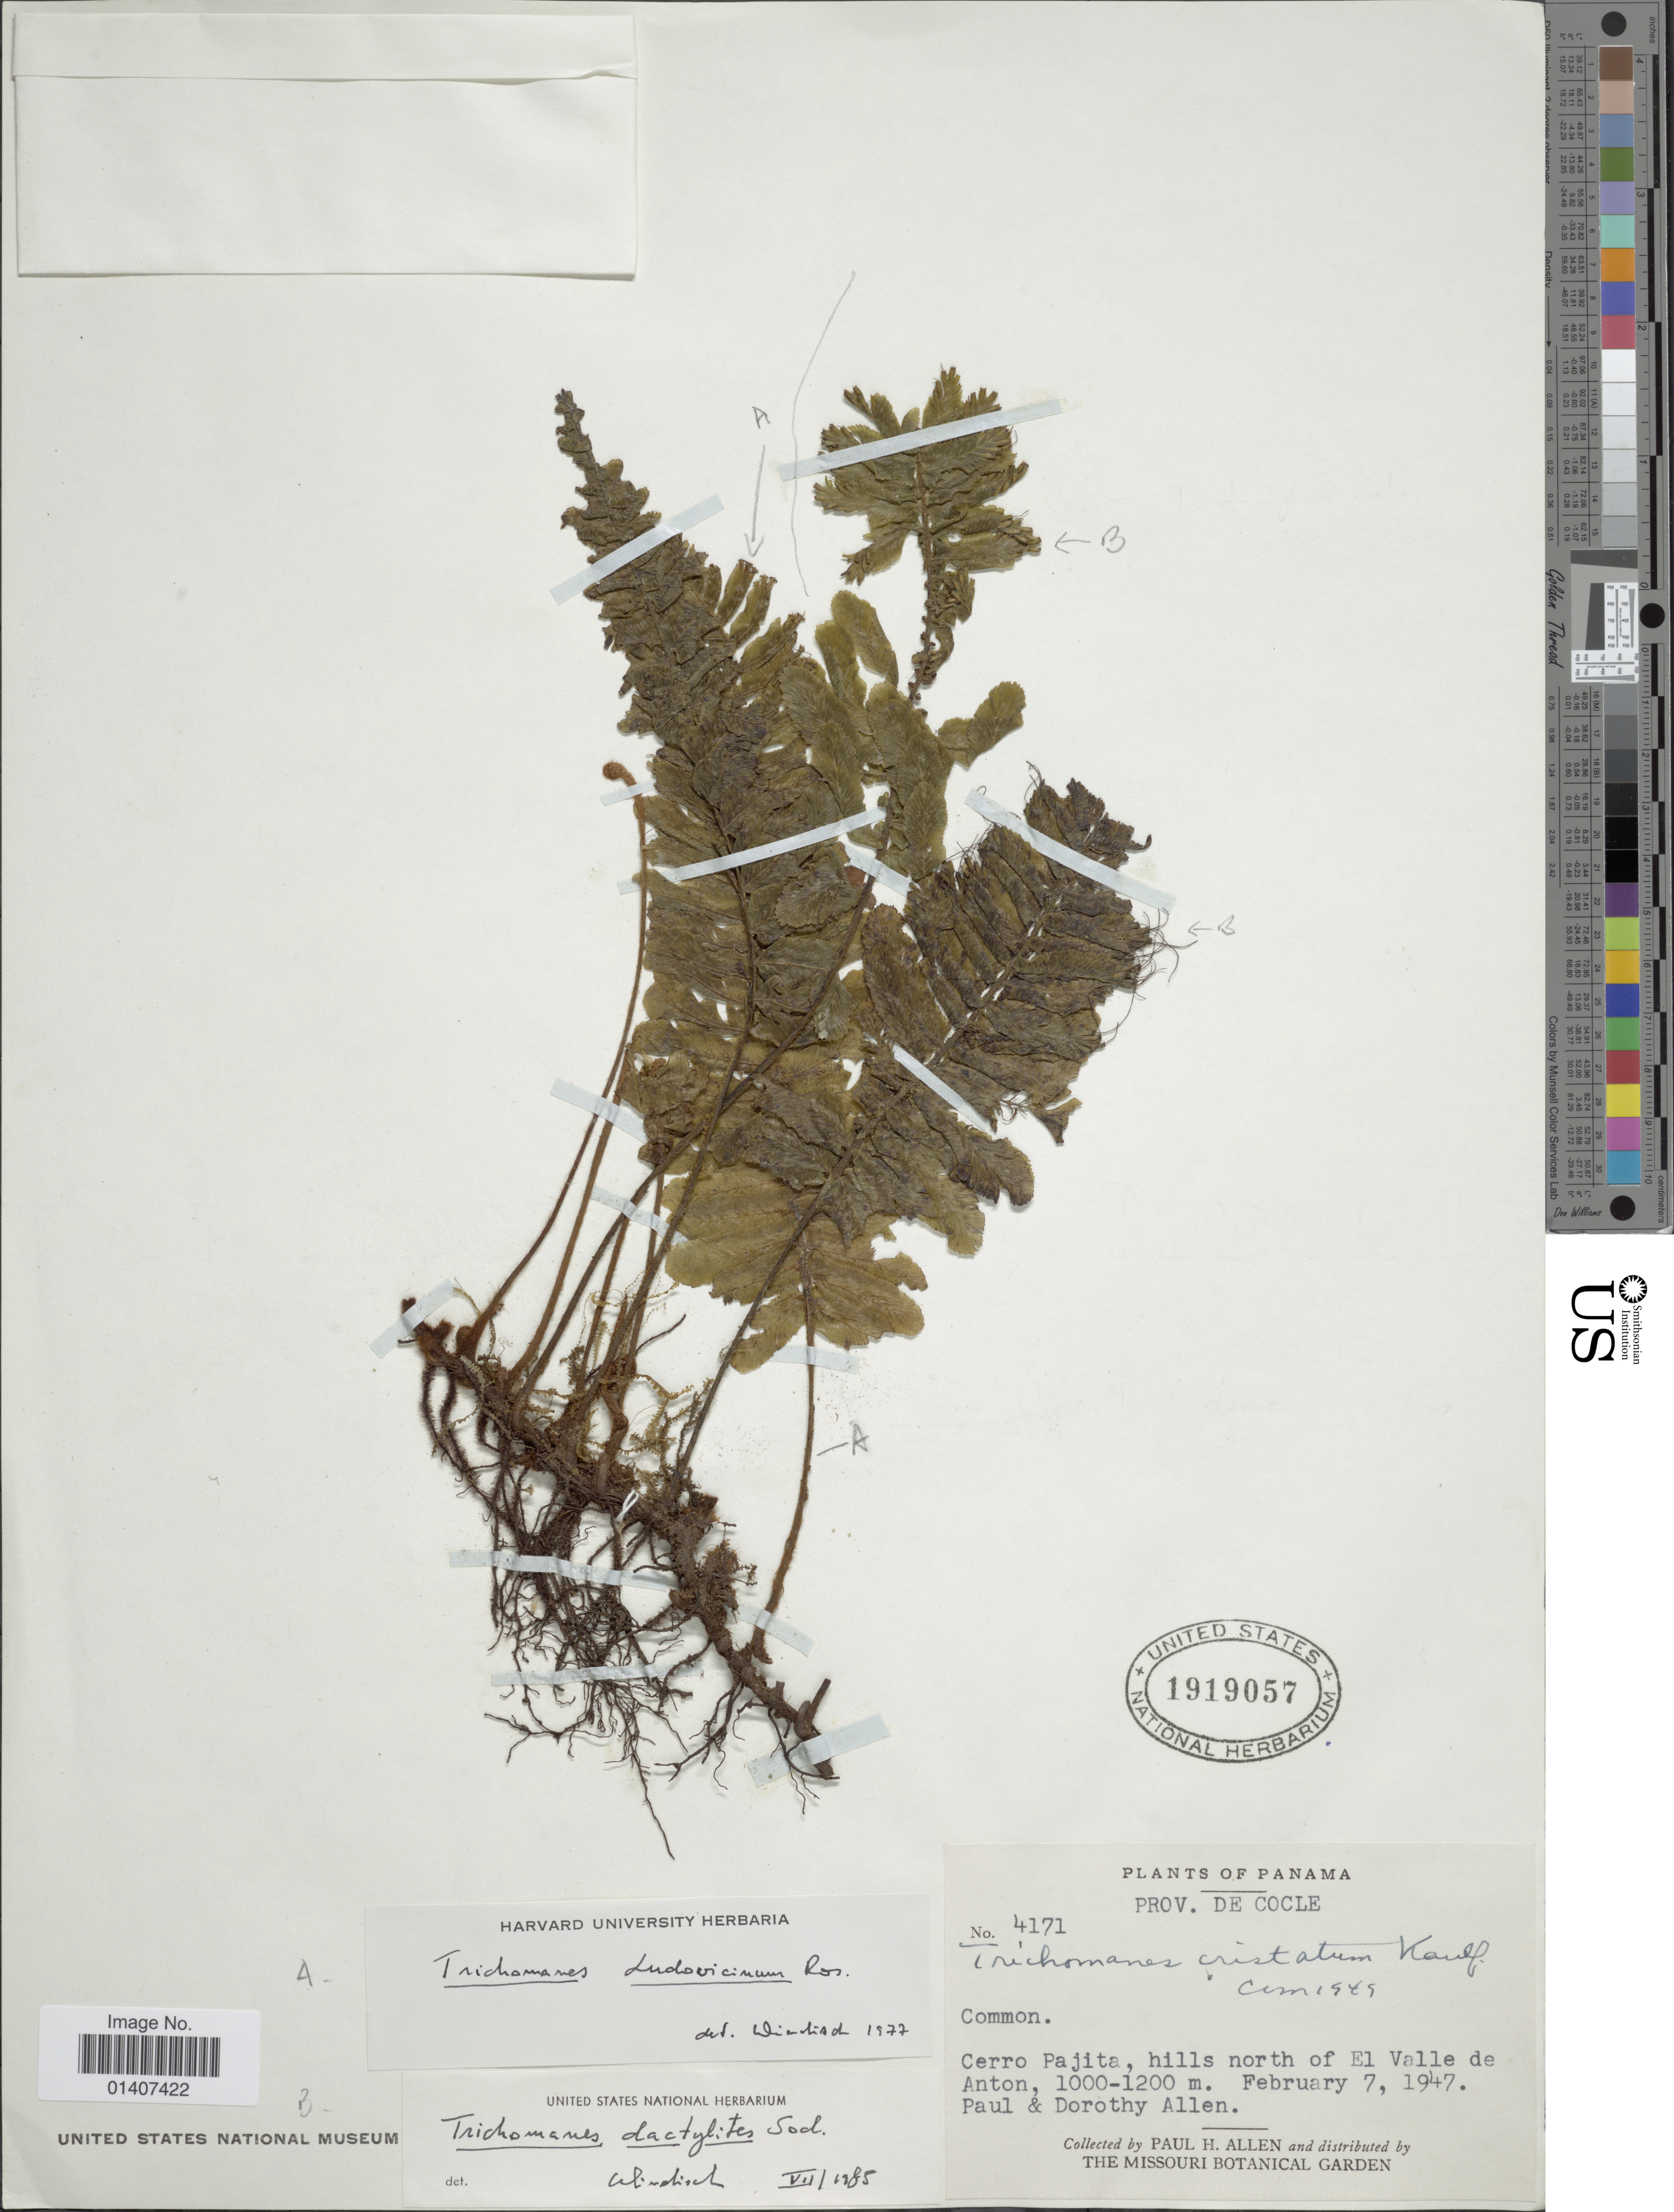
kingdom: Plantae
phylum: Tracheophyta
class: Polypodiopsida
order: Hymenophyllales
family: Hymenophyllaceae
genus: Trichomanes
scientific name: Trichomanes dactylites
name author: Sodiro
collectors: P. Allen & D. O. Allen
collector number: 4171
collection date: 1947-02-07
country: Panama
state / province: Coclé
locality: Prov. de Cocle, Cerro Pajita, hills north of El Valle de Anton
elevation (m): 1000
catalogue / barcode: US 1919057